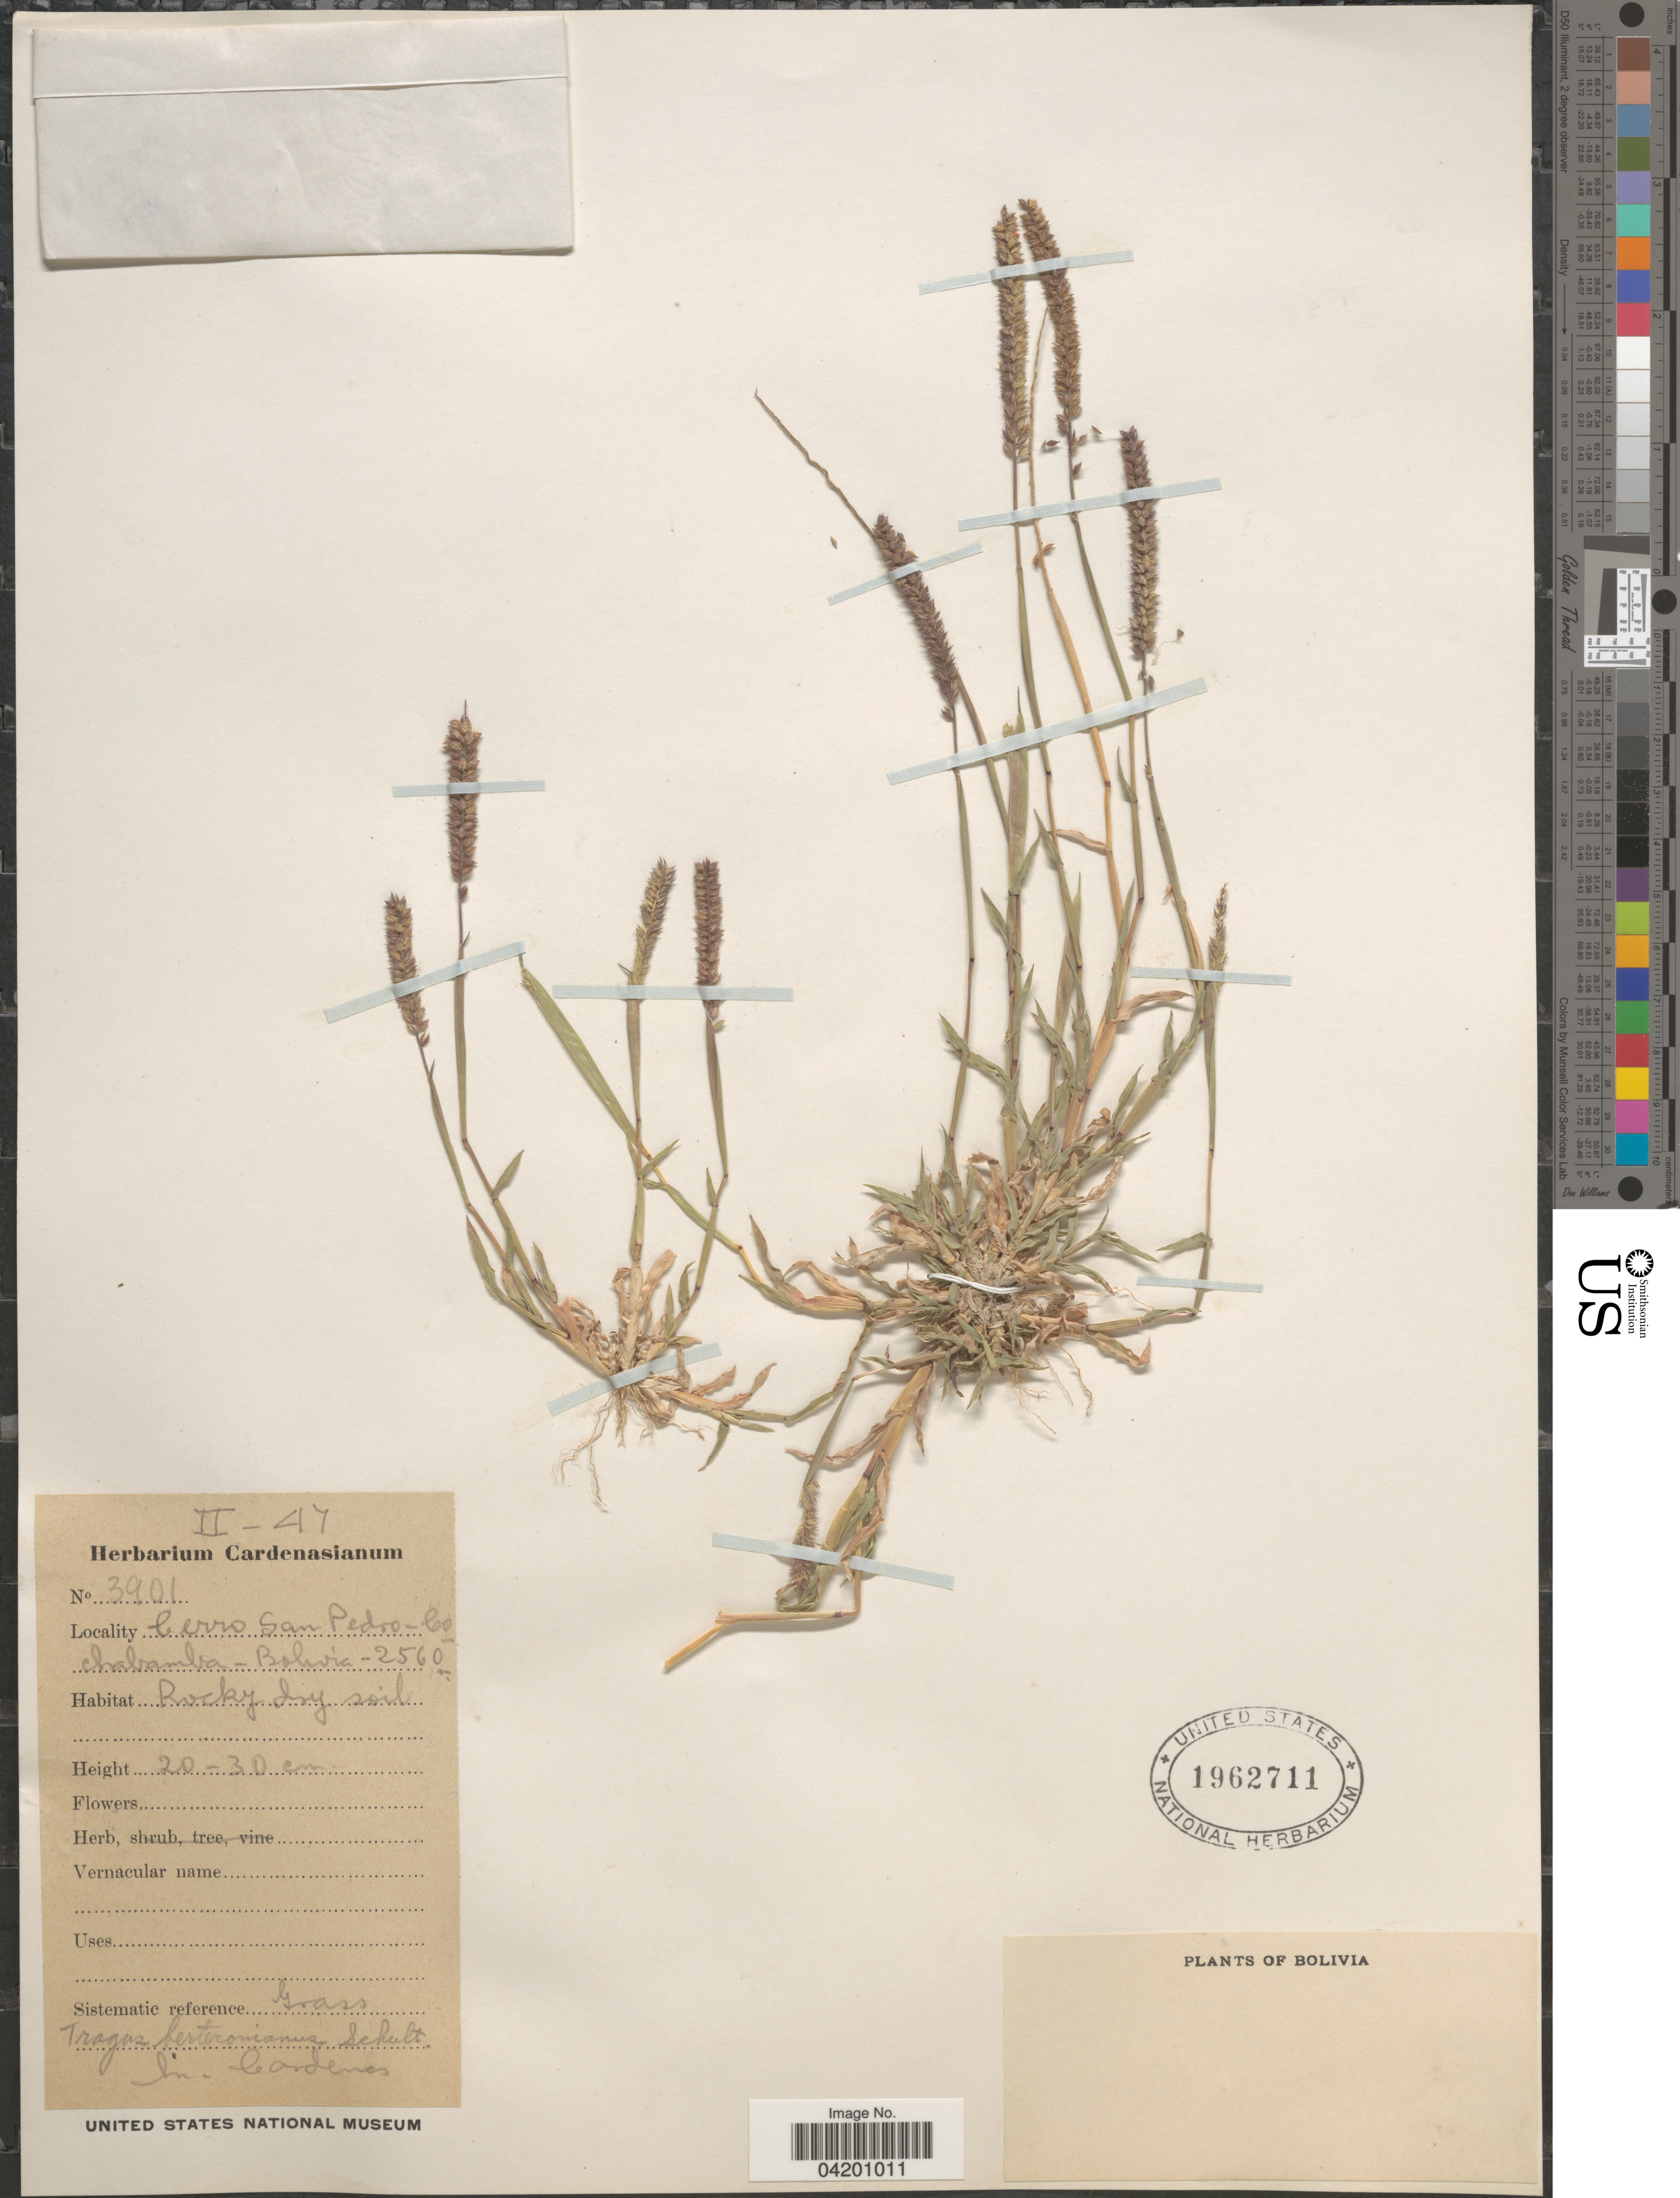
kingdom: Plantae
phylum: Tracheophyta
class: Liliopsida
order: Poales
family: Poaceae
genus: Tragus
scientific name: Tragus berteronianus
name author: Schult.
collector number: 3901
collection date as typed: Transcribed d/m/y: /2/47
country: Bolivia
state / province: Cochabamba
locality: Cerro San Pedro.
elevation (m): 2560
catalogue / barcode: US 1962711